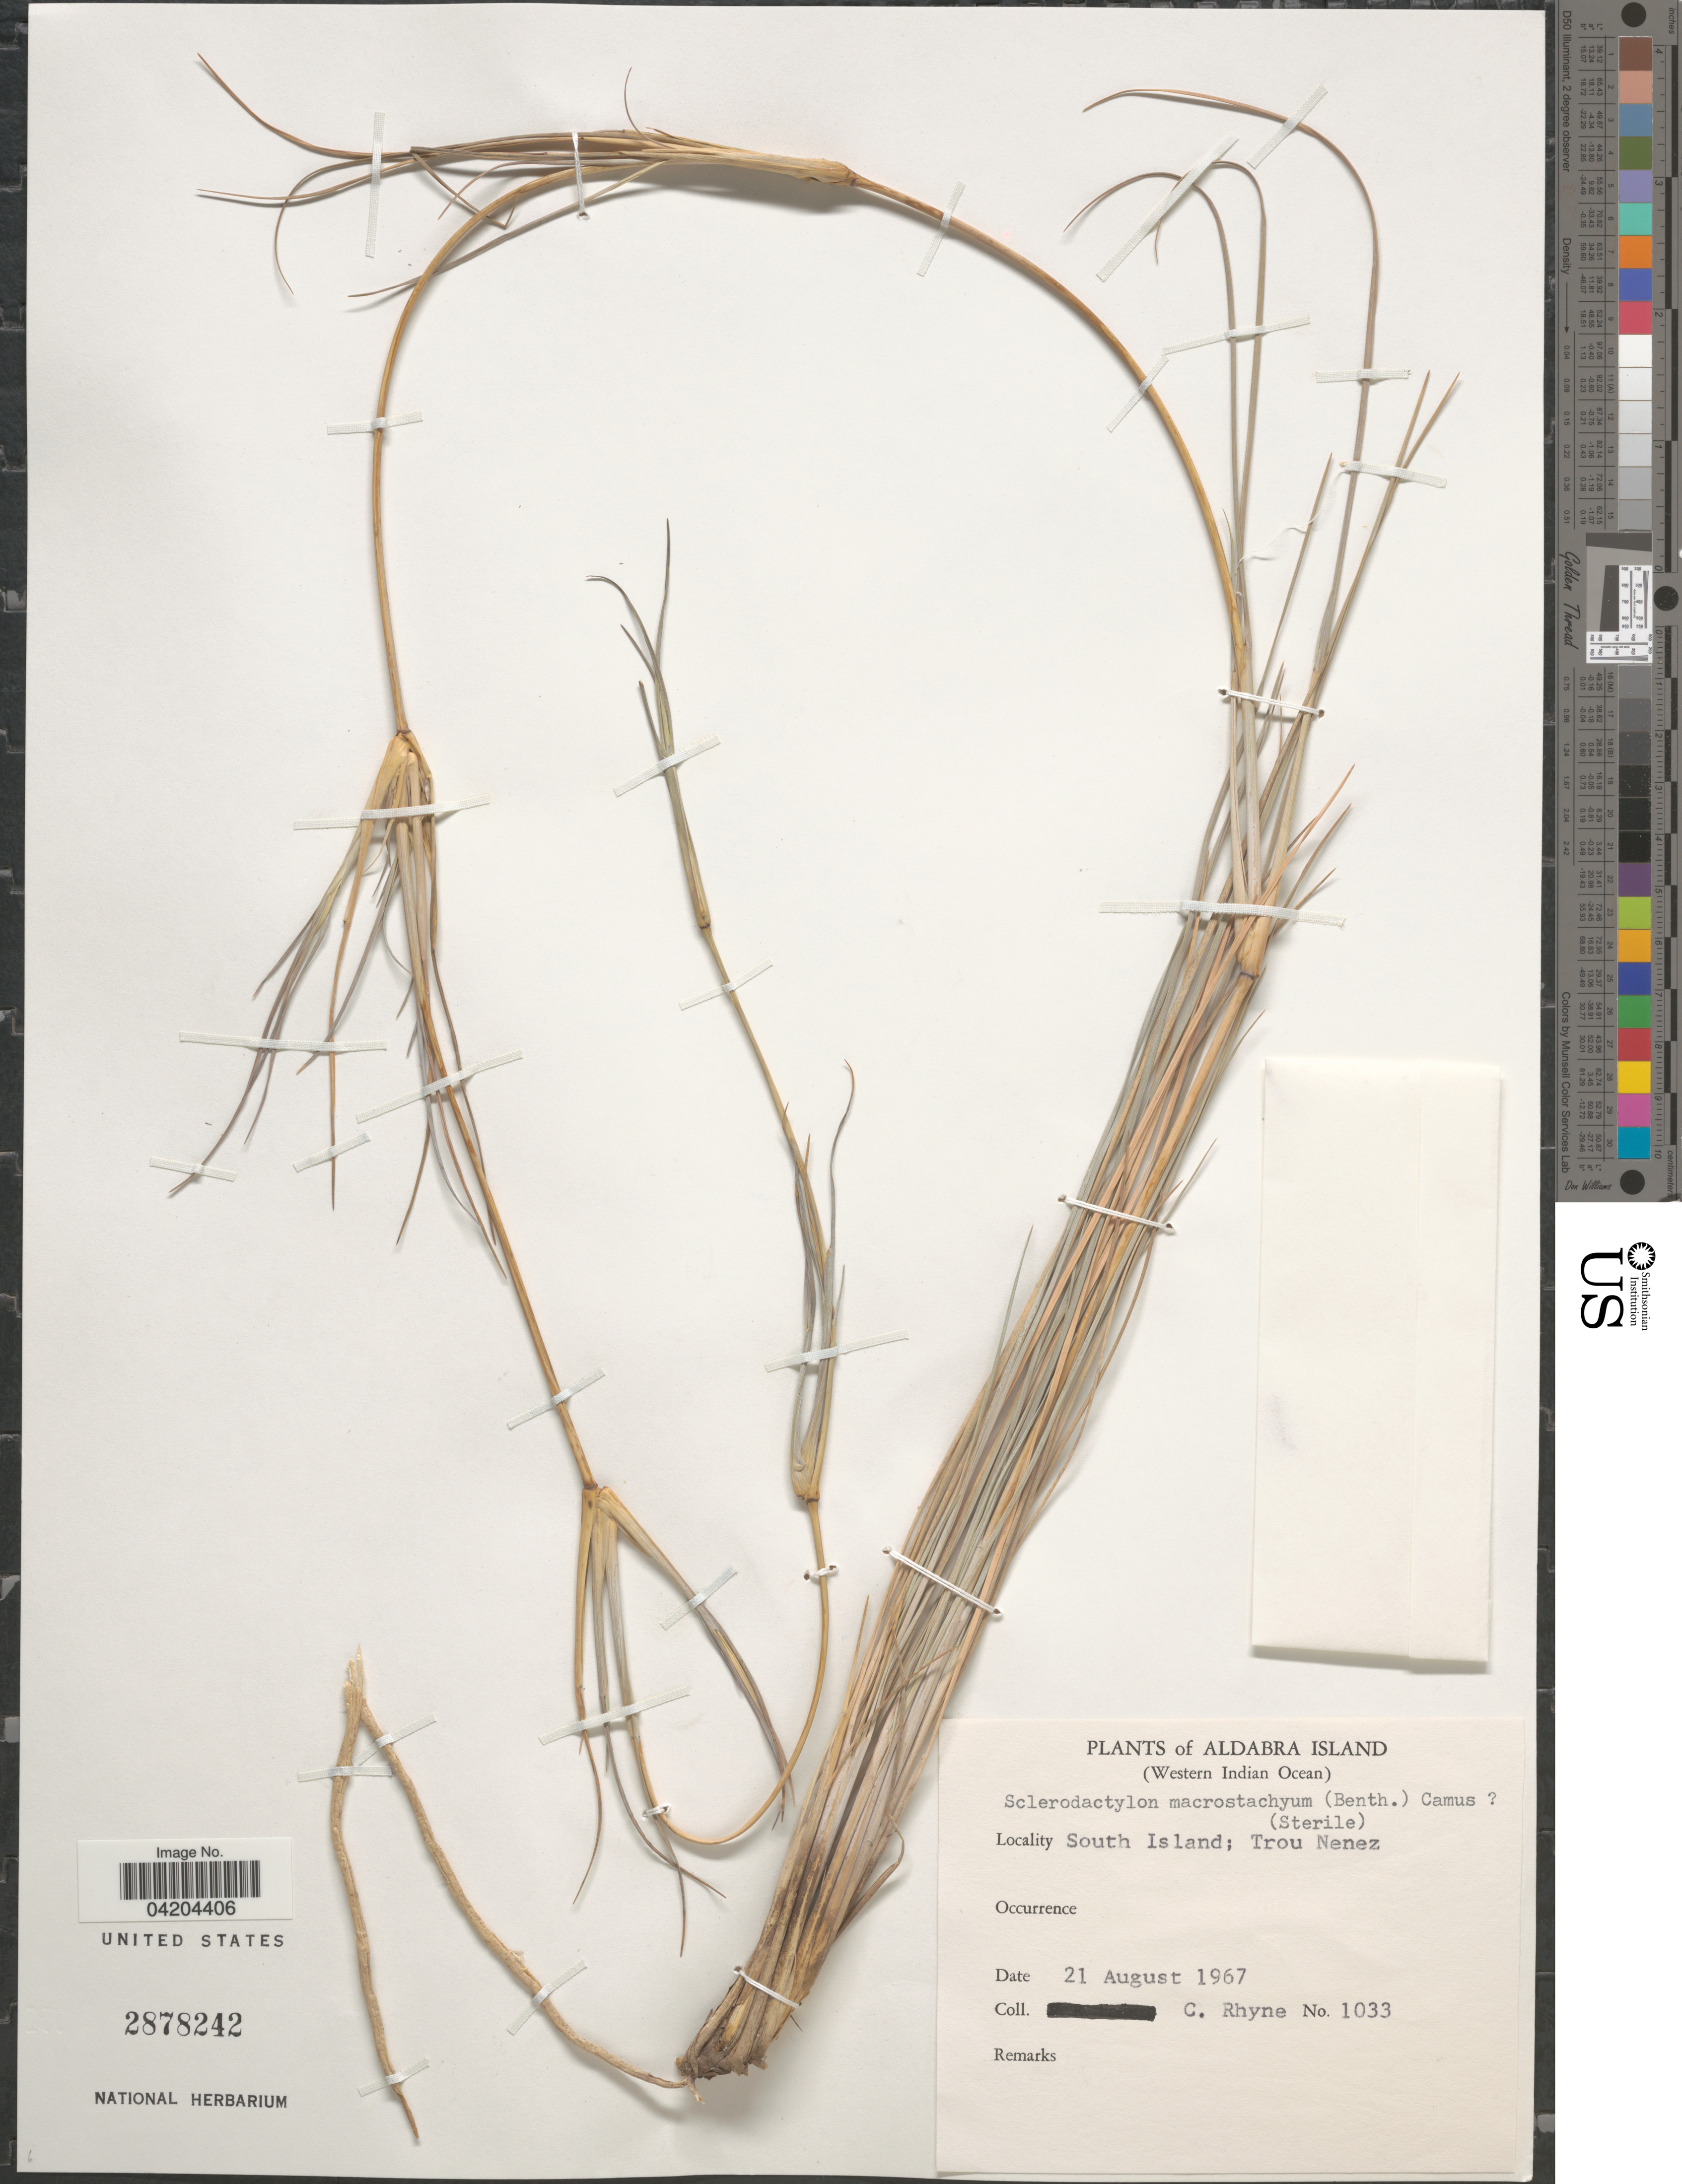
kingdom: Plantae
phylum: Tracheophyta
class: Liliopsida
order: Poales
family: Poaceae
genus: Sclerodactylon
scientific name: Sclerodactylon macrostachyum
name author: (Benth.) A. Camus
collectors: C. Rhyne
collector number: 1033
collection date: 1967-08-21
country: Seychelles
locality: Aldabra Island. (Western Indian Ocean). South Island; Trou Nenez.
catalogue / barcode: US 2878242